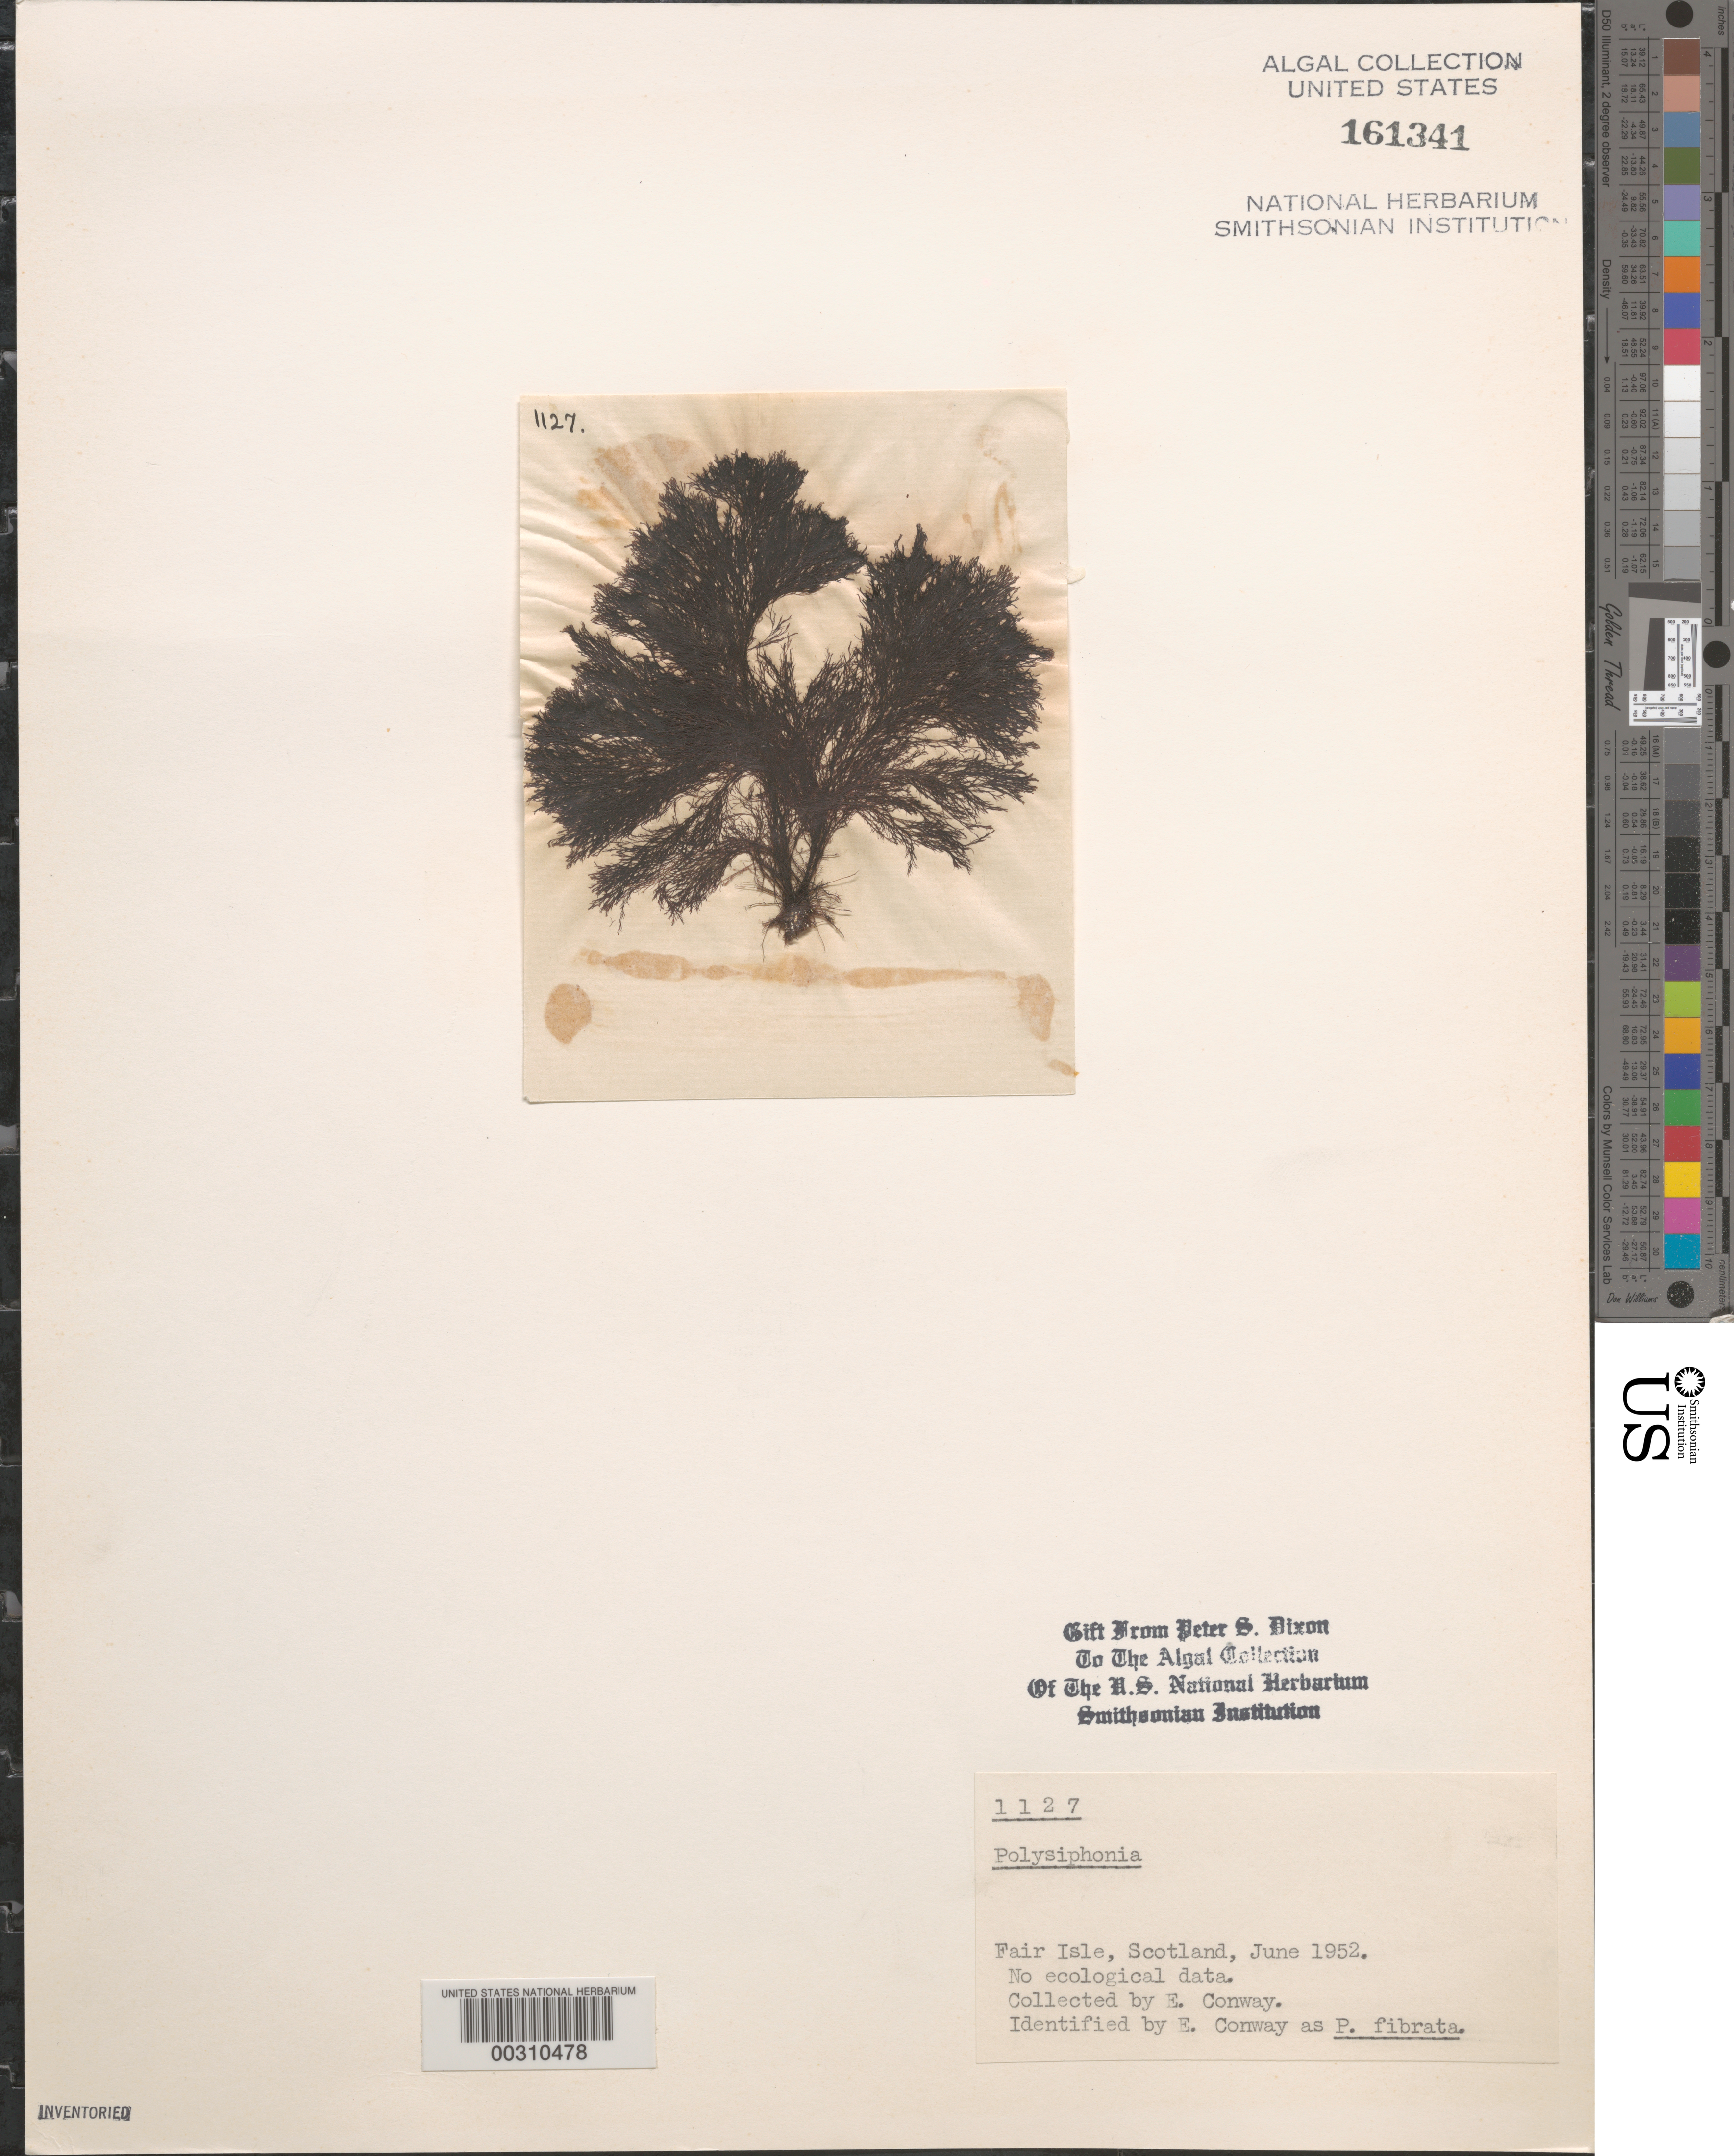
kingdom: Plantae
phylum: Rhodophyta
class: Florideophyceae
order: Ceramiales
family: Rhodomelaceae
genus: Polysiphonia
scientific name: Polysiphonia sp.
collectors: E. Conway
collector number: PSD 1127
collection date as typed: Jun 1952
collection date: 1952-06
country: United Kingdom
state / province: Scotland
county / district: Shetland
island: Fair Isle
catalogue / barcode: US 161341